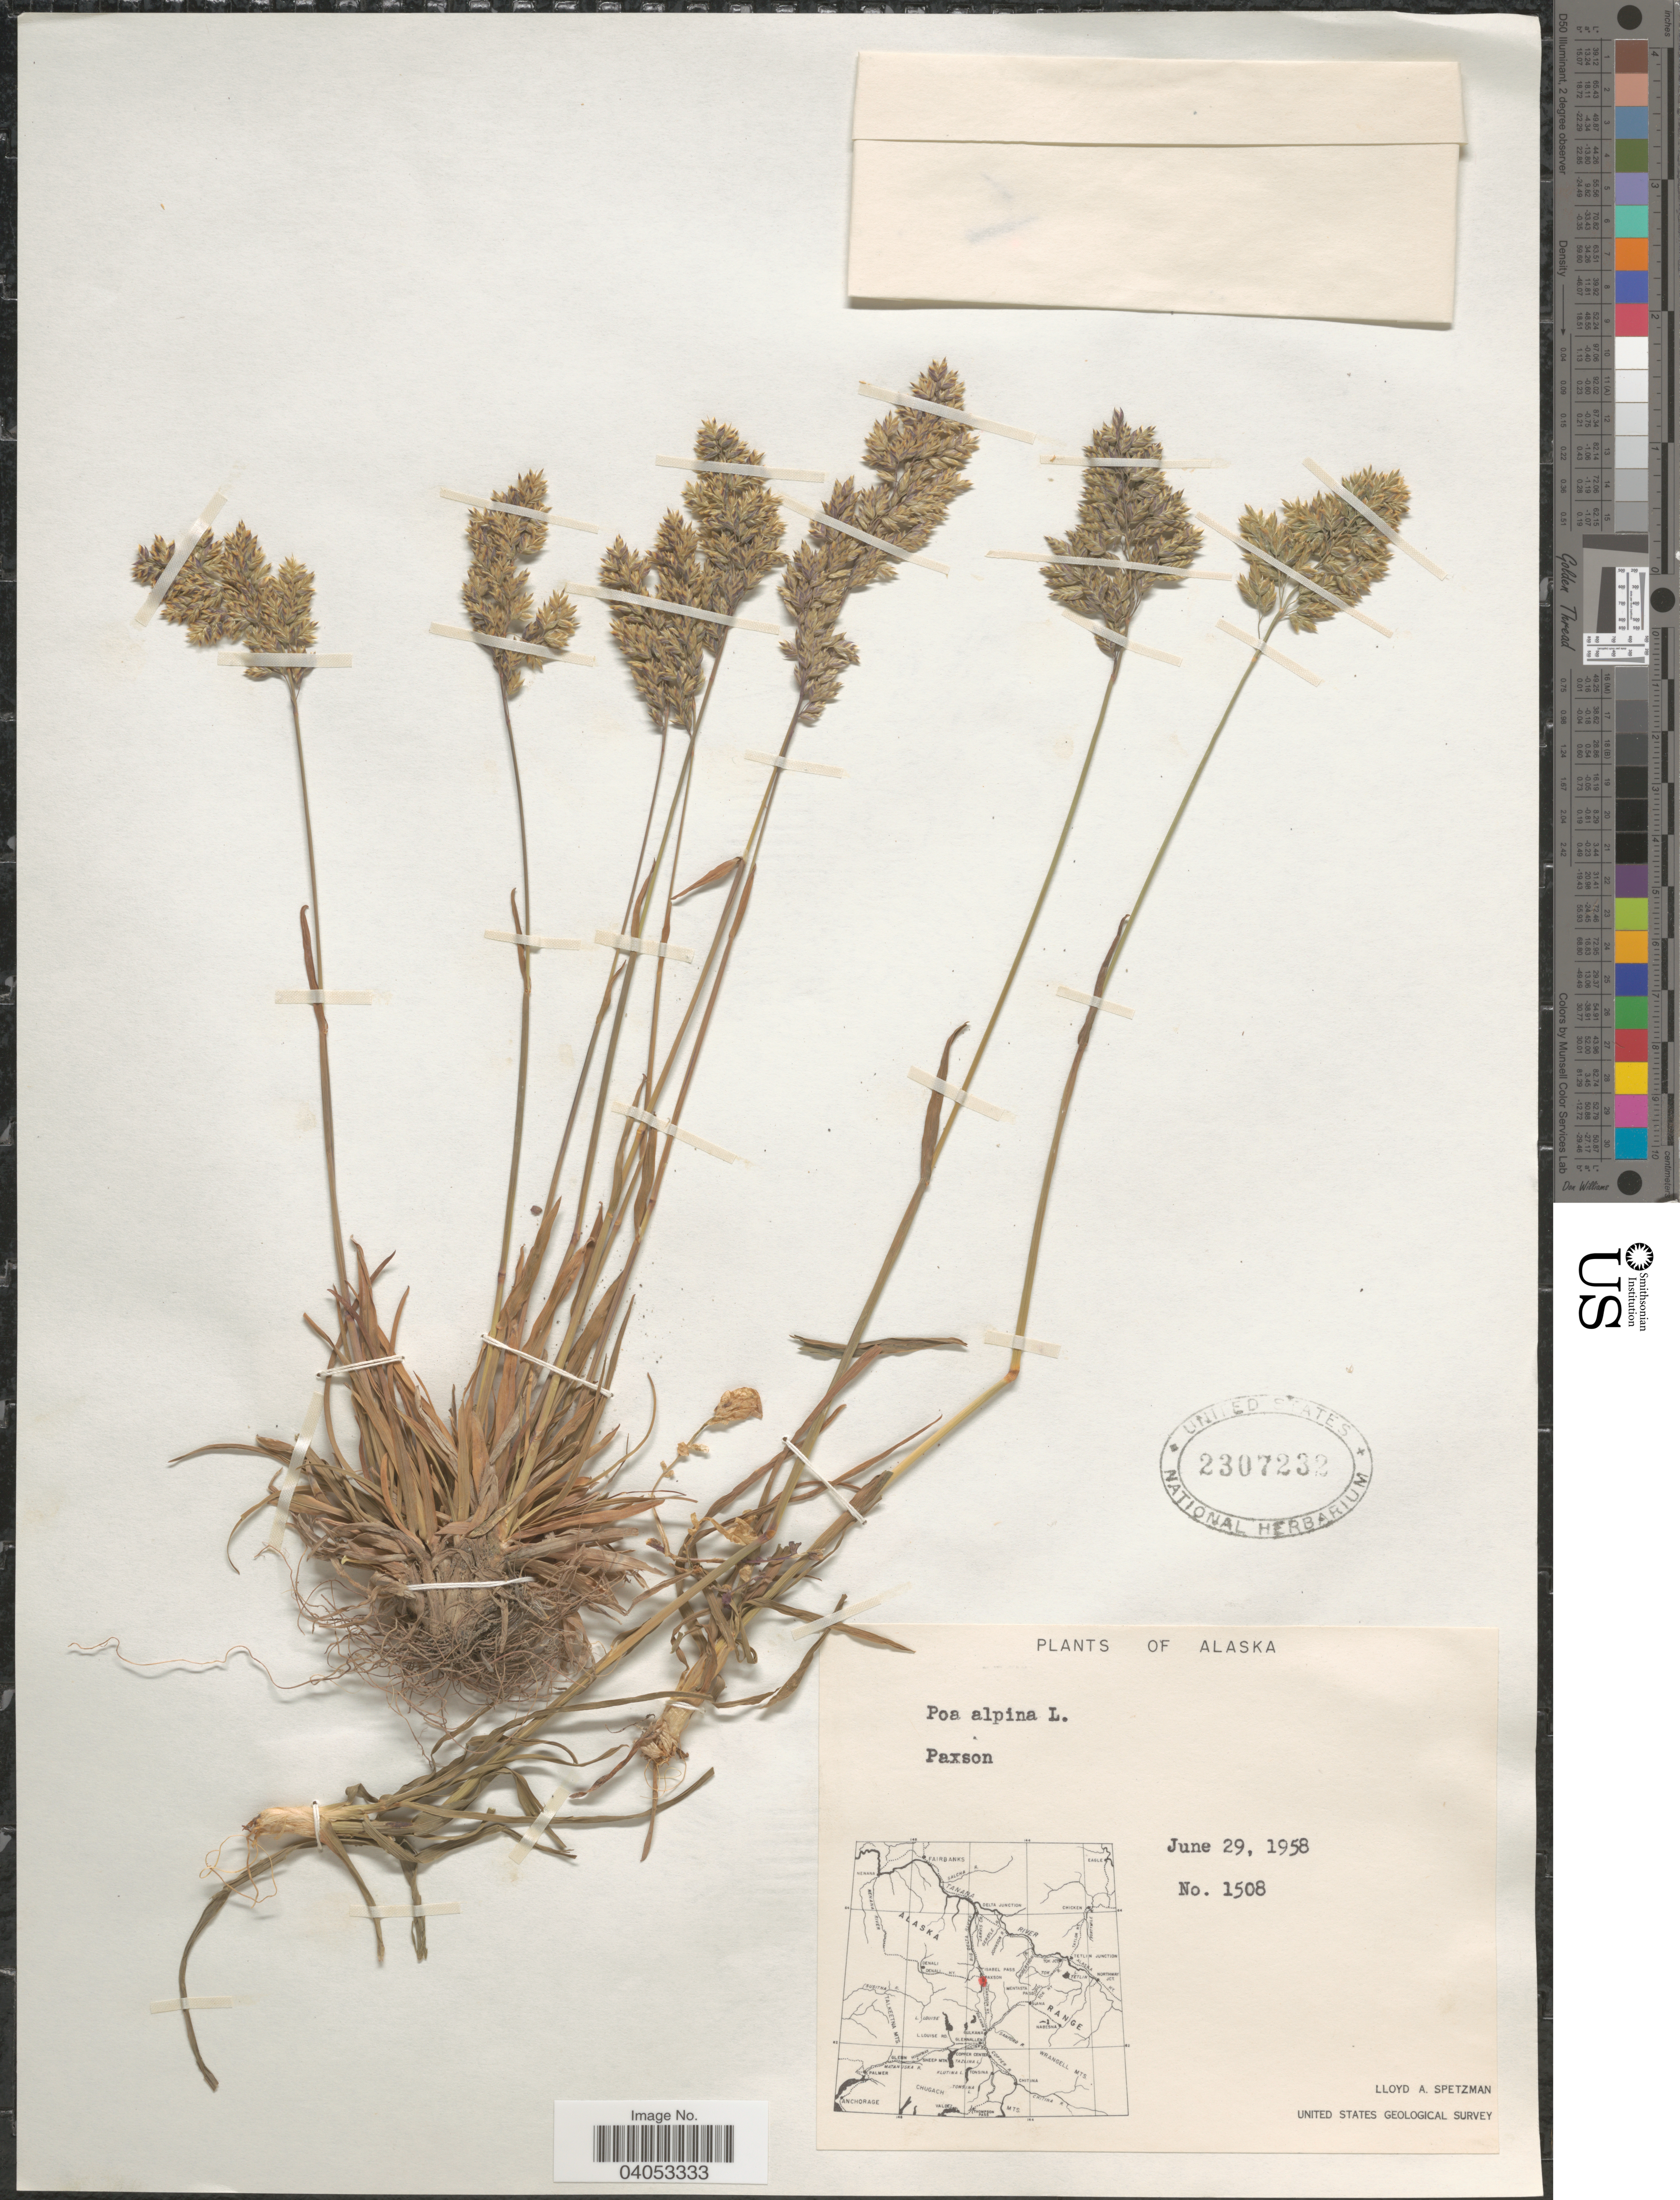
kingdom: Plantae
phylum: Tracheophyta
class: Liliopsida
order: Poales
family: Poaceae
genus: Poa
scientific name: Poa alpina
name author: L.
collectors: L. Spetzman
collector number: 1508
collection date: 1958-06-29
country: United States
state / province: Alaska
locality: Paxson.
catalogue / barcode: US 2307232